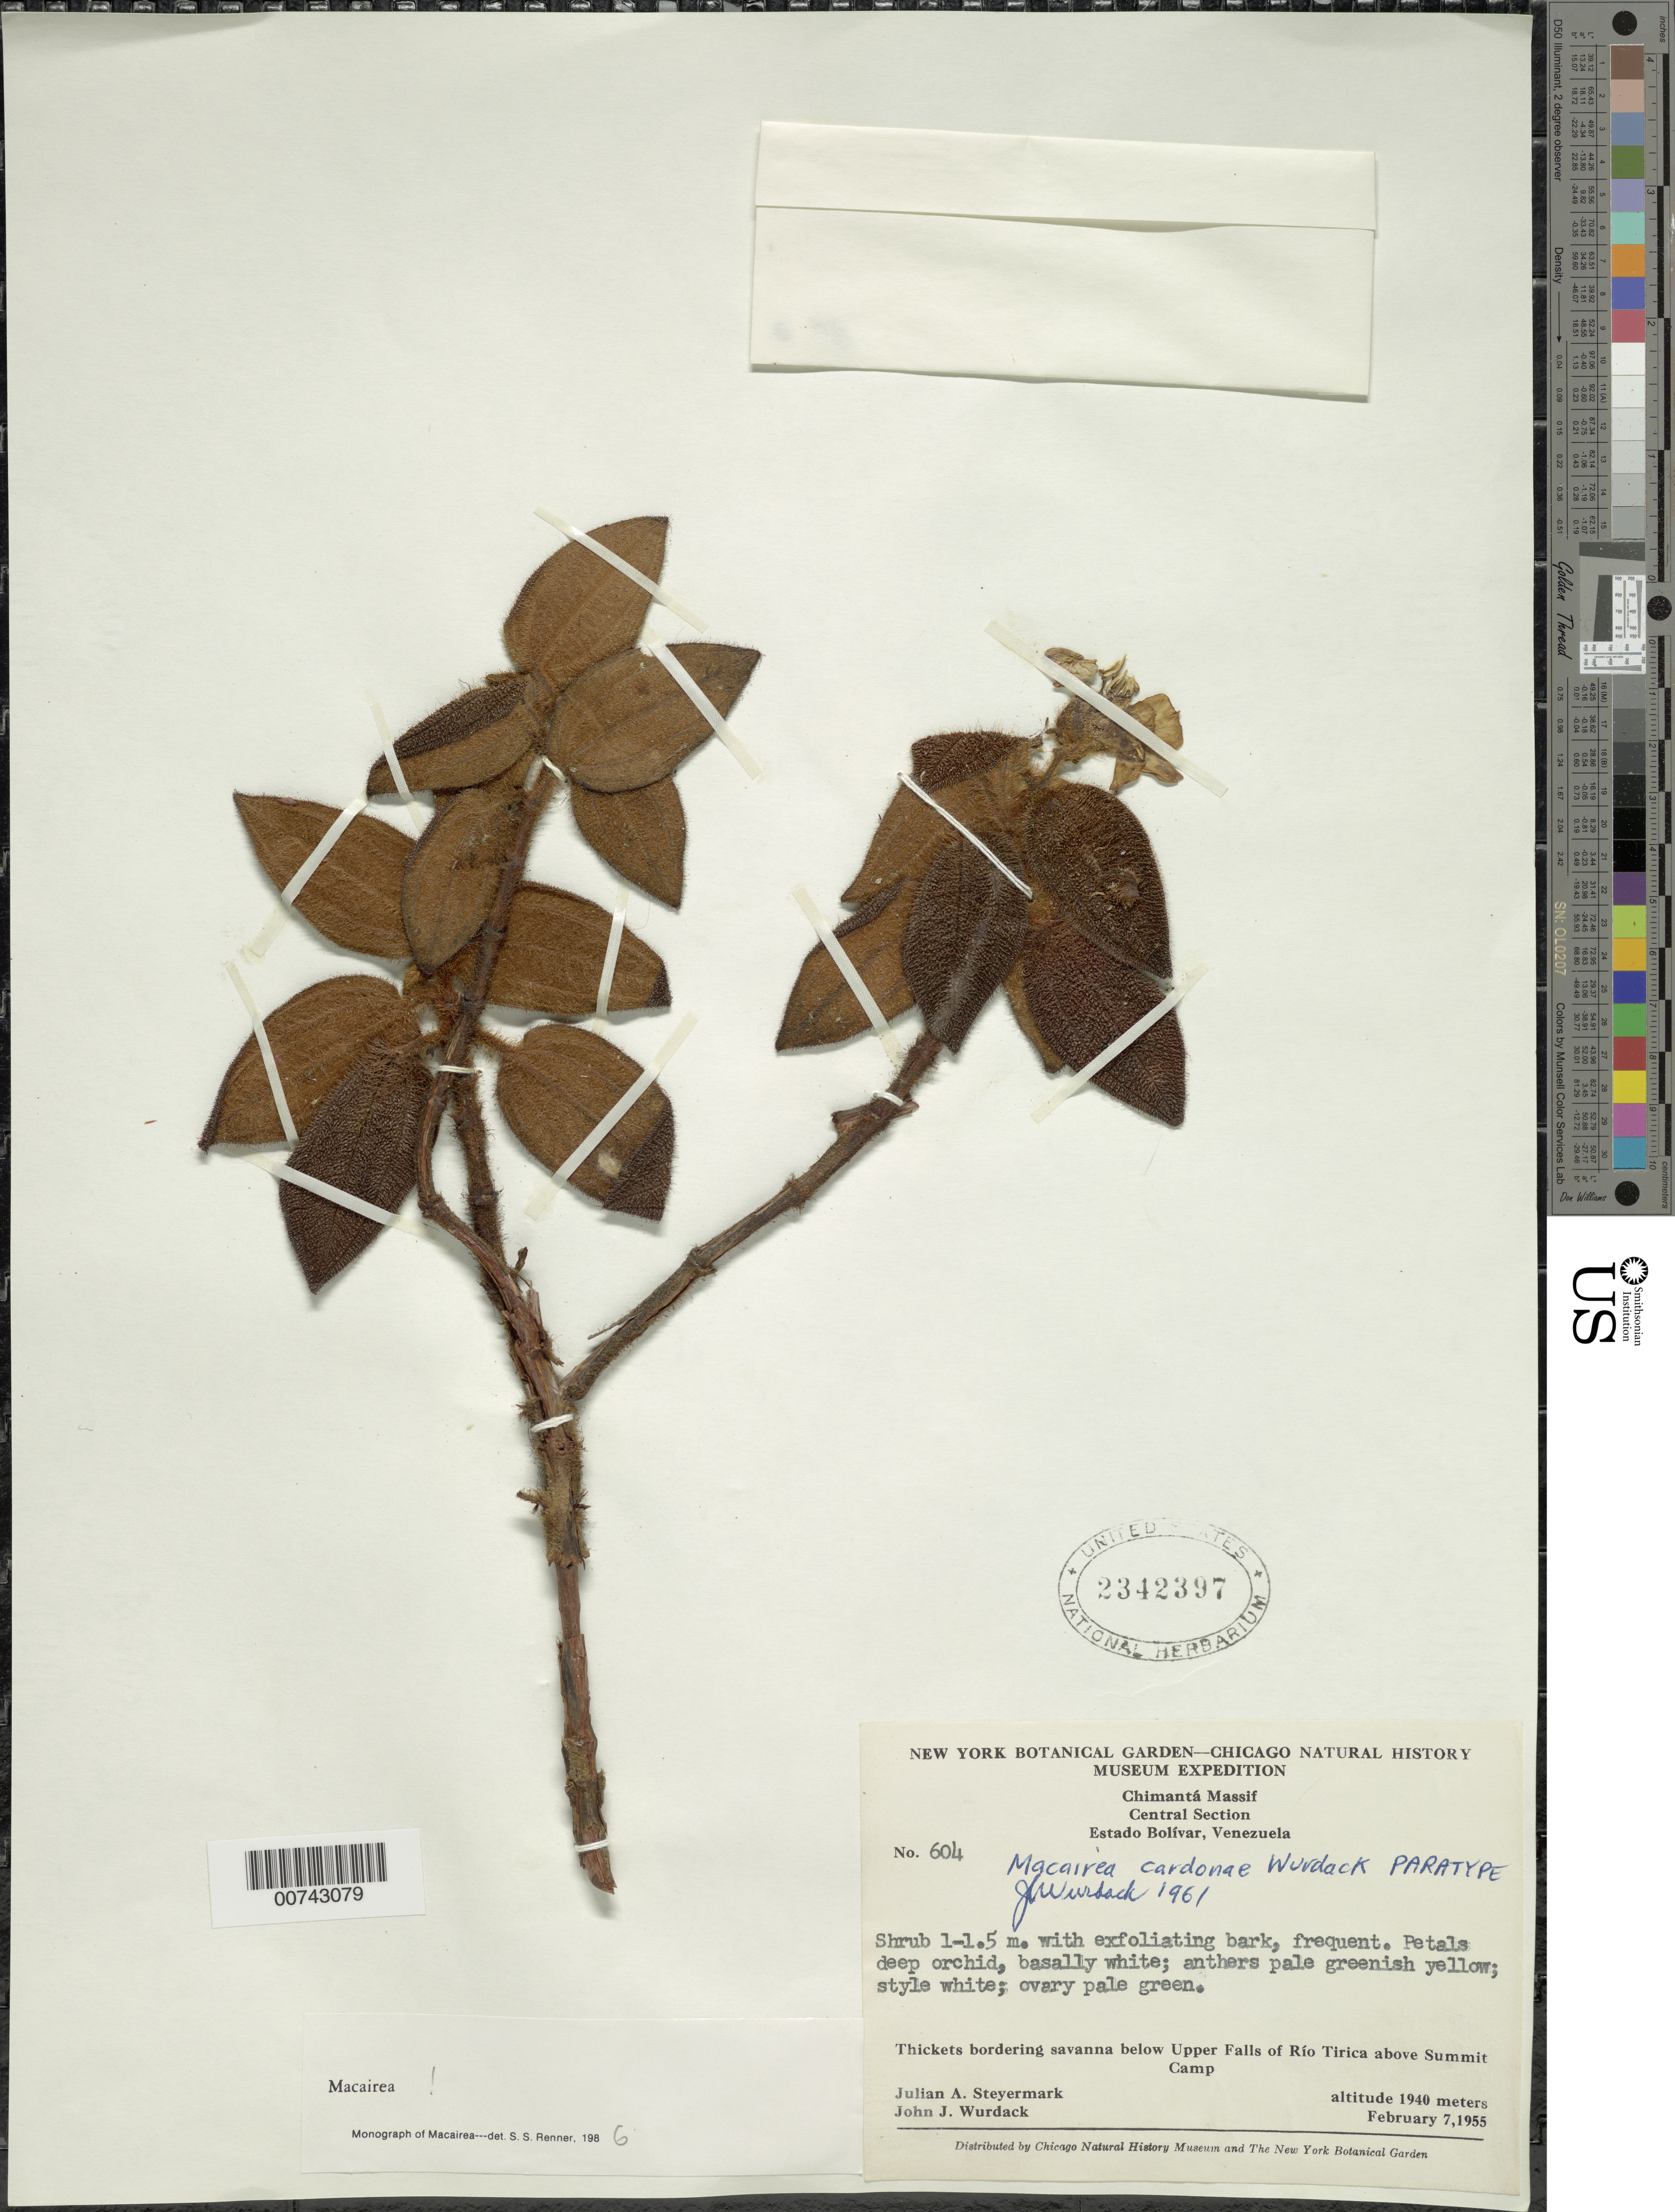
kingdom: Plantae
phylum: Tracheophyta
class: Magnoliopsida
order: Myrtales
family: Melastomataceae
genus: Macairea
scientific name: Macairea cardonae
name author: Wurdack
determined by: Wurdack, John J., (US), US (UNITED STATES)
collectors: J. Steyermark & J. J. Wurdack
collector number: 55 604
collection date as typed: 7-Feb-55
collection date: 1955-02-07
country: Venezuela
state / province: Bolívar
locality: Chimantá Massif, Upper Falls of Río Tirica above Summit Camp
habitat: Bordering savana below Upper Falls of Rio Tirica abov ethe summer camp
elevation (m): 1940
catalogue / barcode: US 2342397